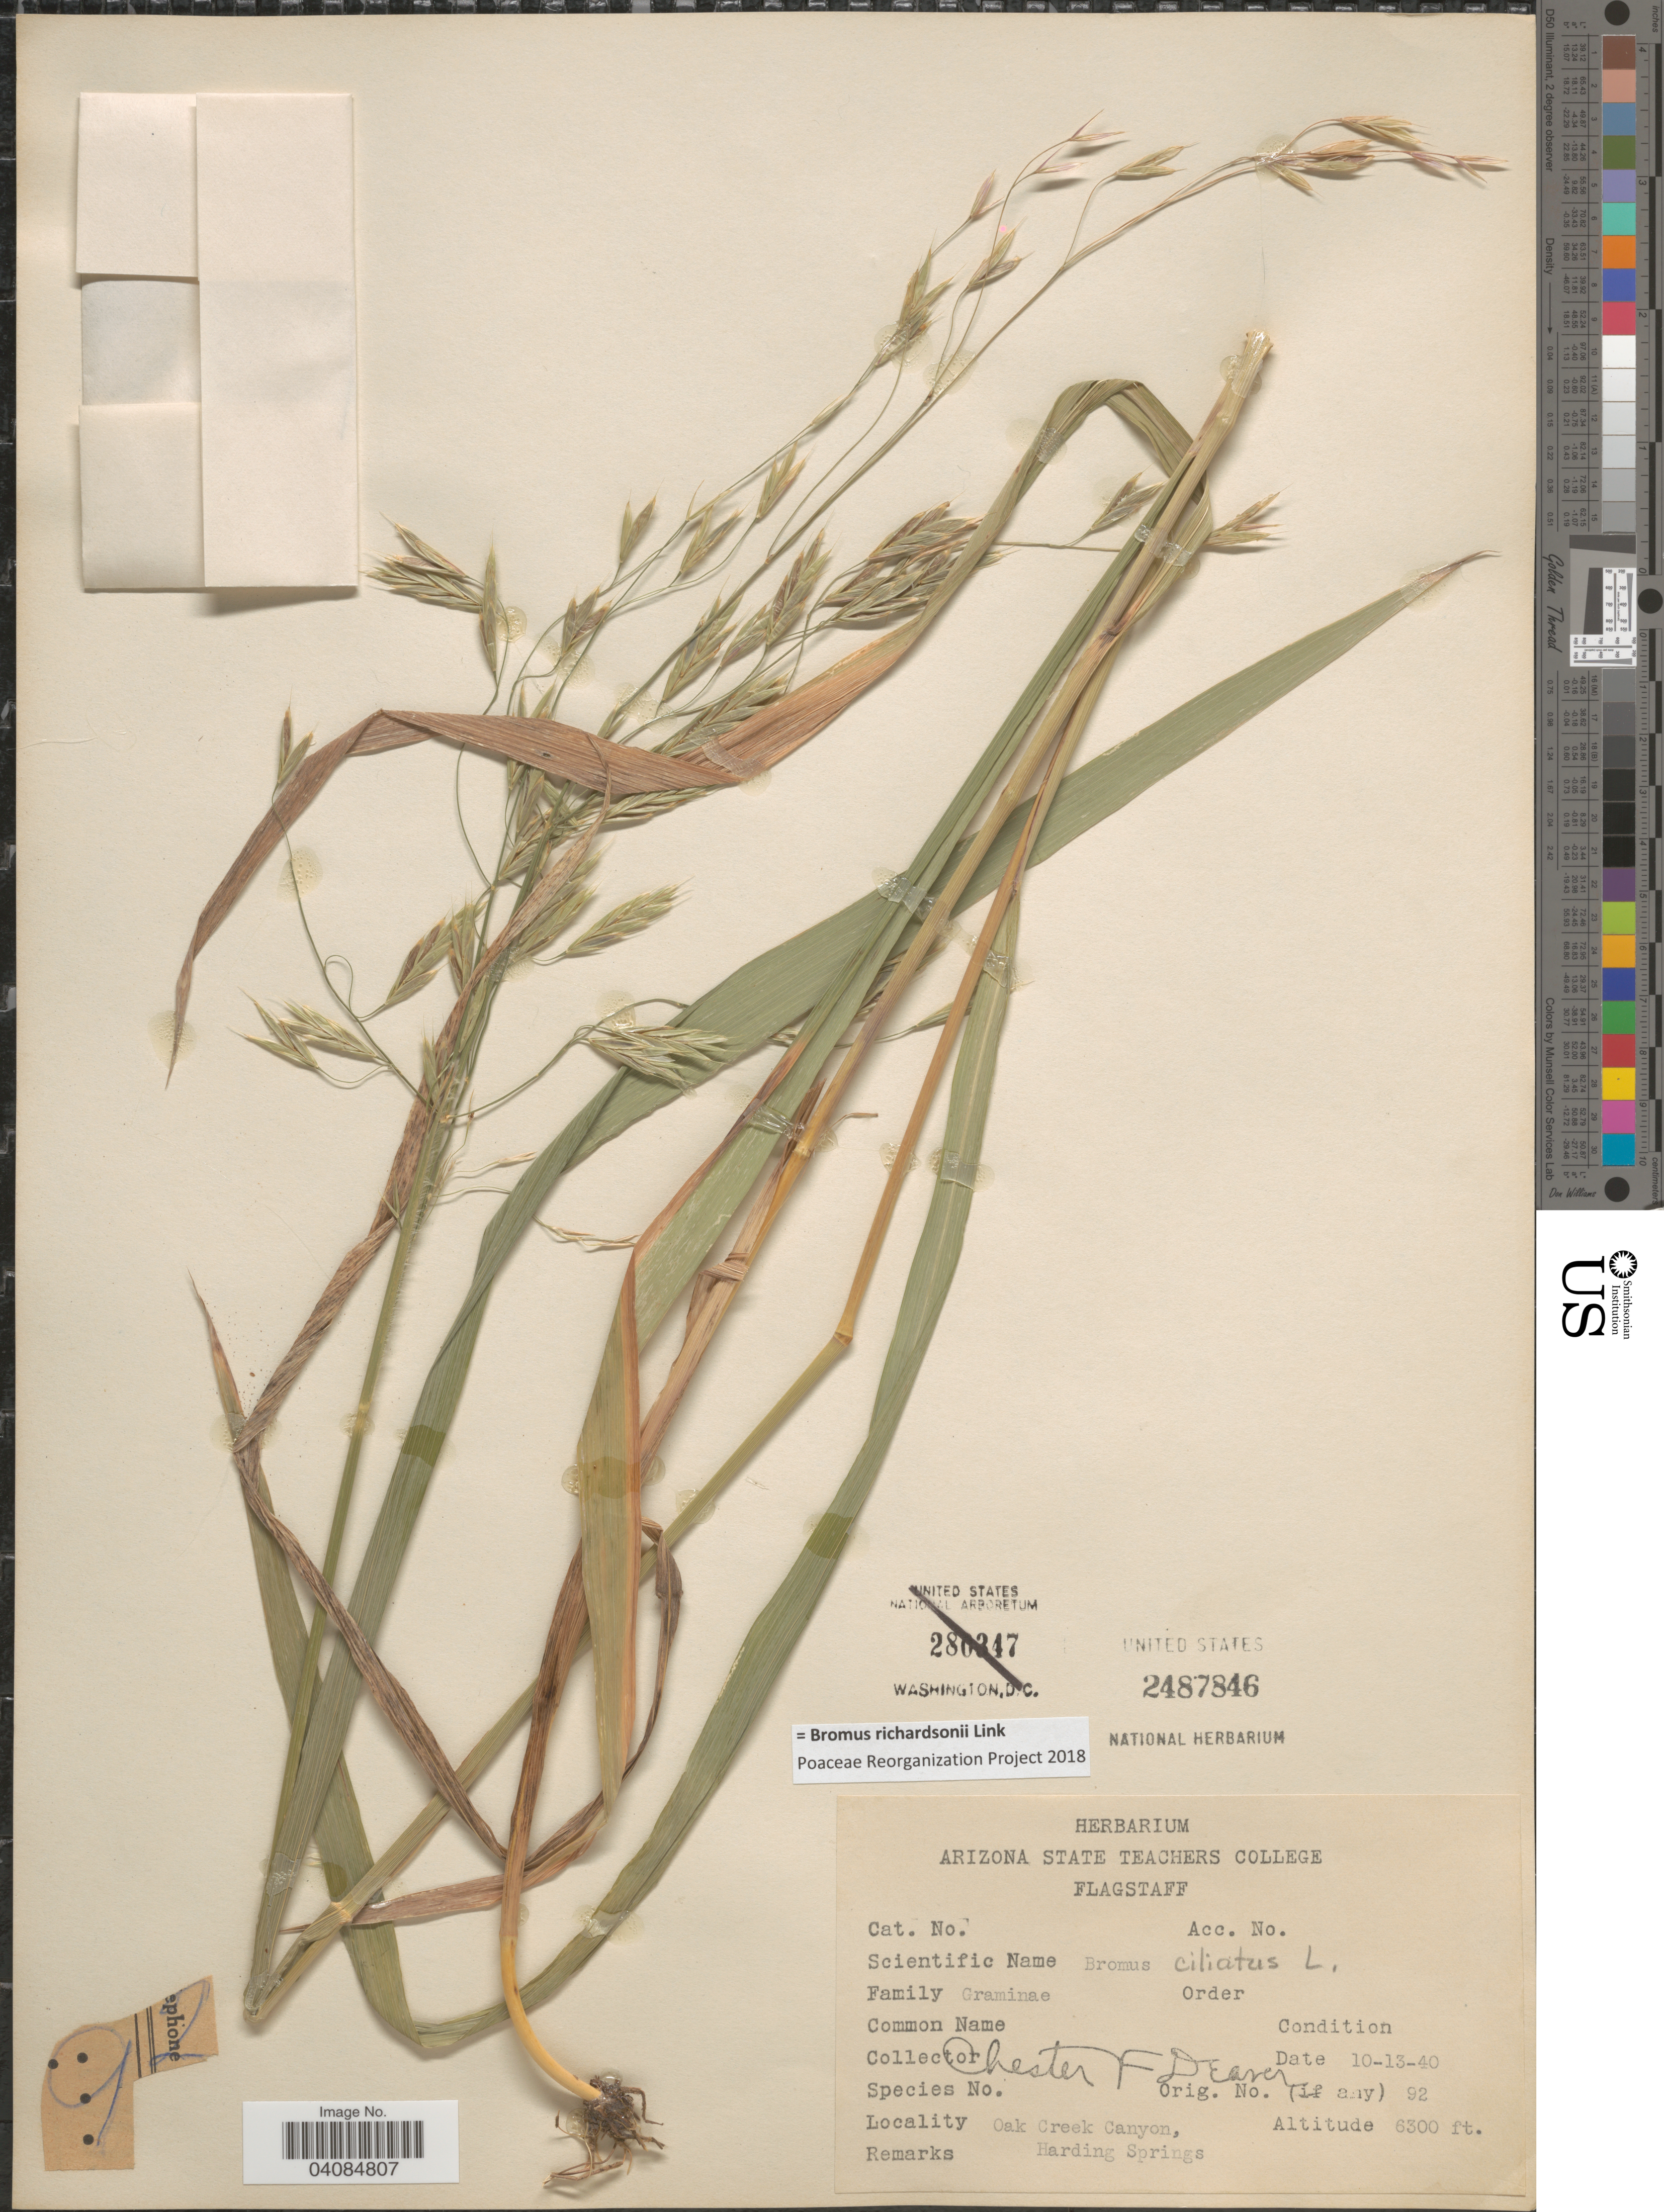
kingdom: Plantae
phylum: Tracheophyta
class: Liliopsida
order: Poales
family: Poaceae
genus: Bromus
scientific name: Bromus richardsonii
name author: Link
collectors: C. Deaver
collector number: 92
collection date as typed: Transcribed d/m/y: 13/10/40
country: United States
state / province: Arizona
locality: Oak Creek Canyon, Harding Springs.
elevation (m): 1920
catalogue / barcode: US 2487846